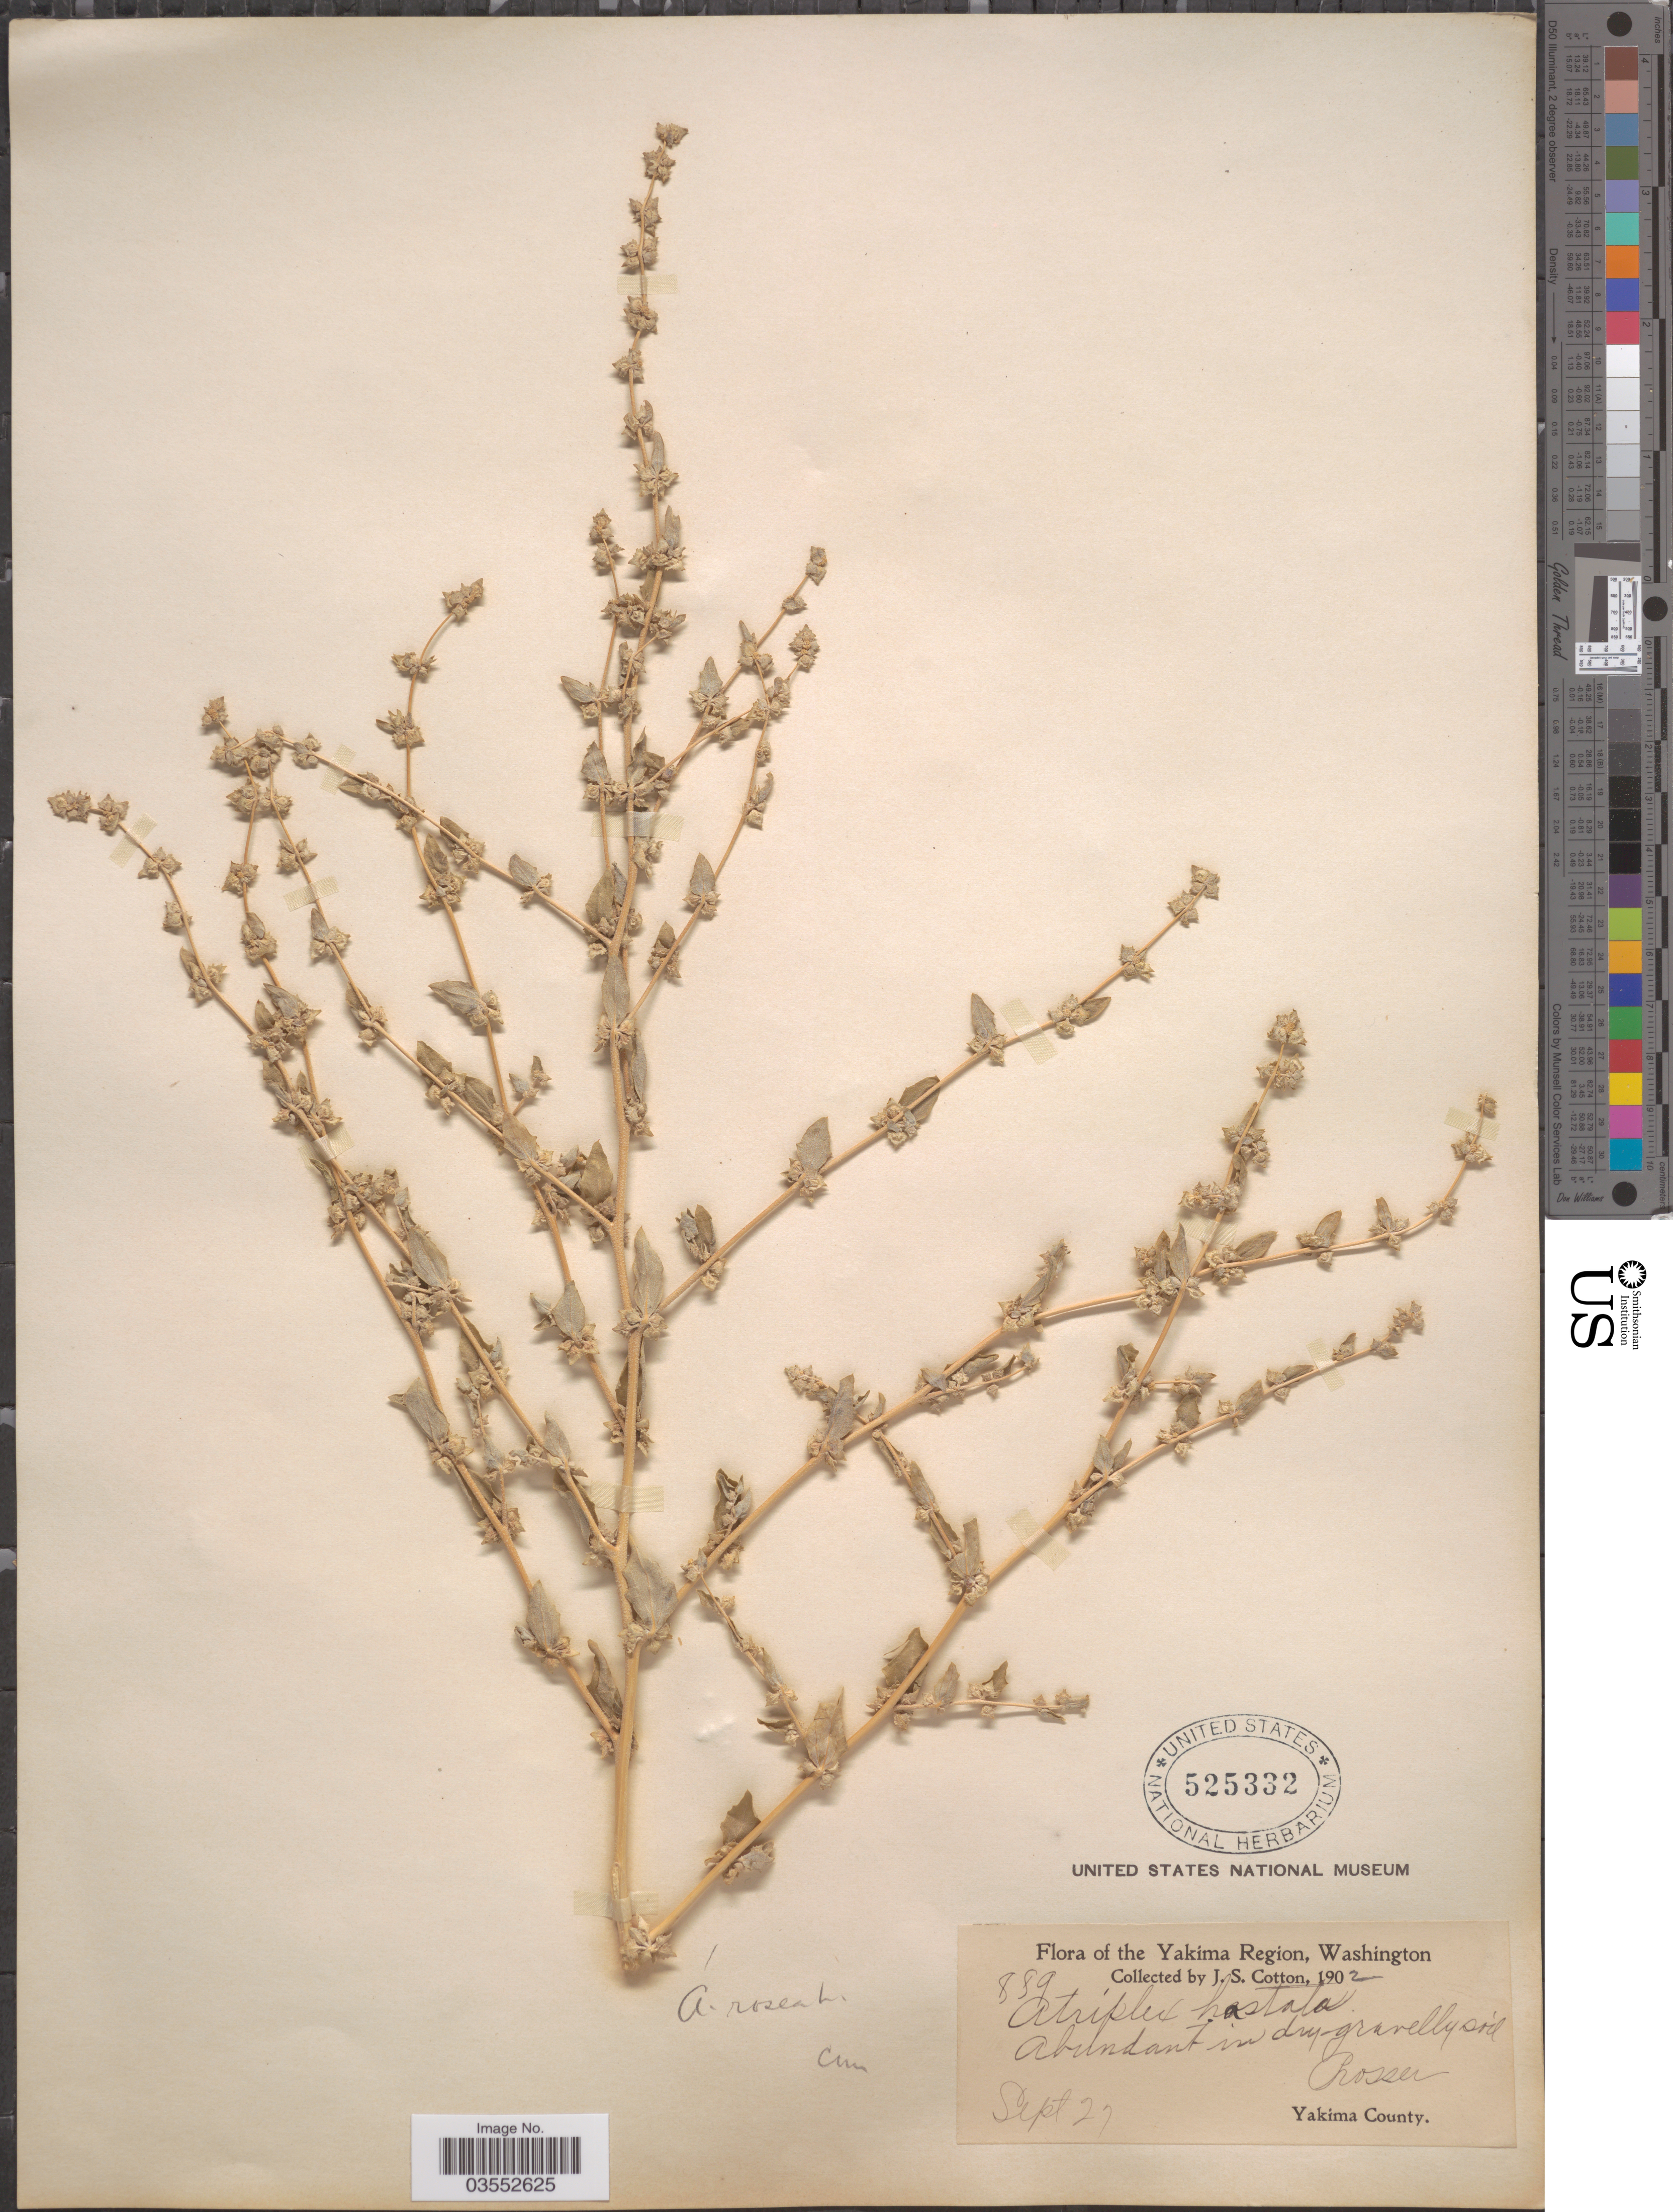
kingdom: Plantae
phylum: Tracheophyta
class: Magnoliopsida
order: Caryophyllales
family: Amaranthaceae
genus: Atriplex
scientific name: Atriplex rosea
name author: L.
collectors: J. S. Cotton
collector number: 889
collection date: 1902-09-27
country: United States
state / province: Washington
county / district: Yakima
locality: Yakima Region. Prosser. Yakima County.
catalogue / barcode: US 525332